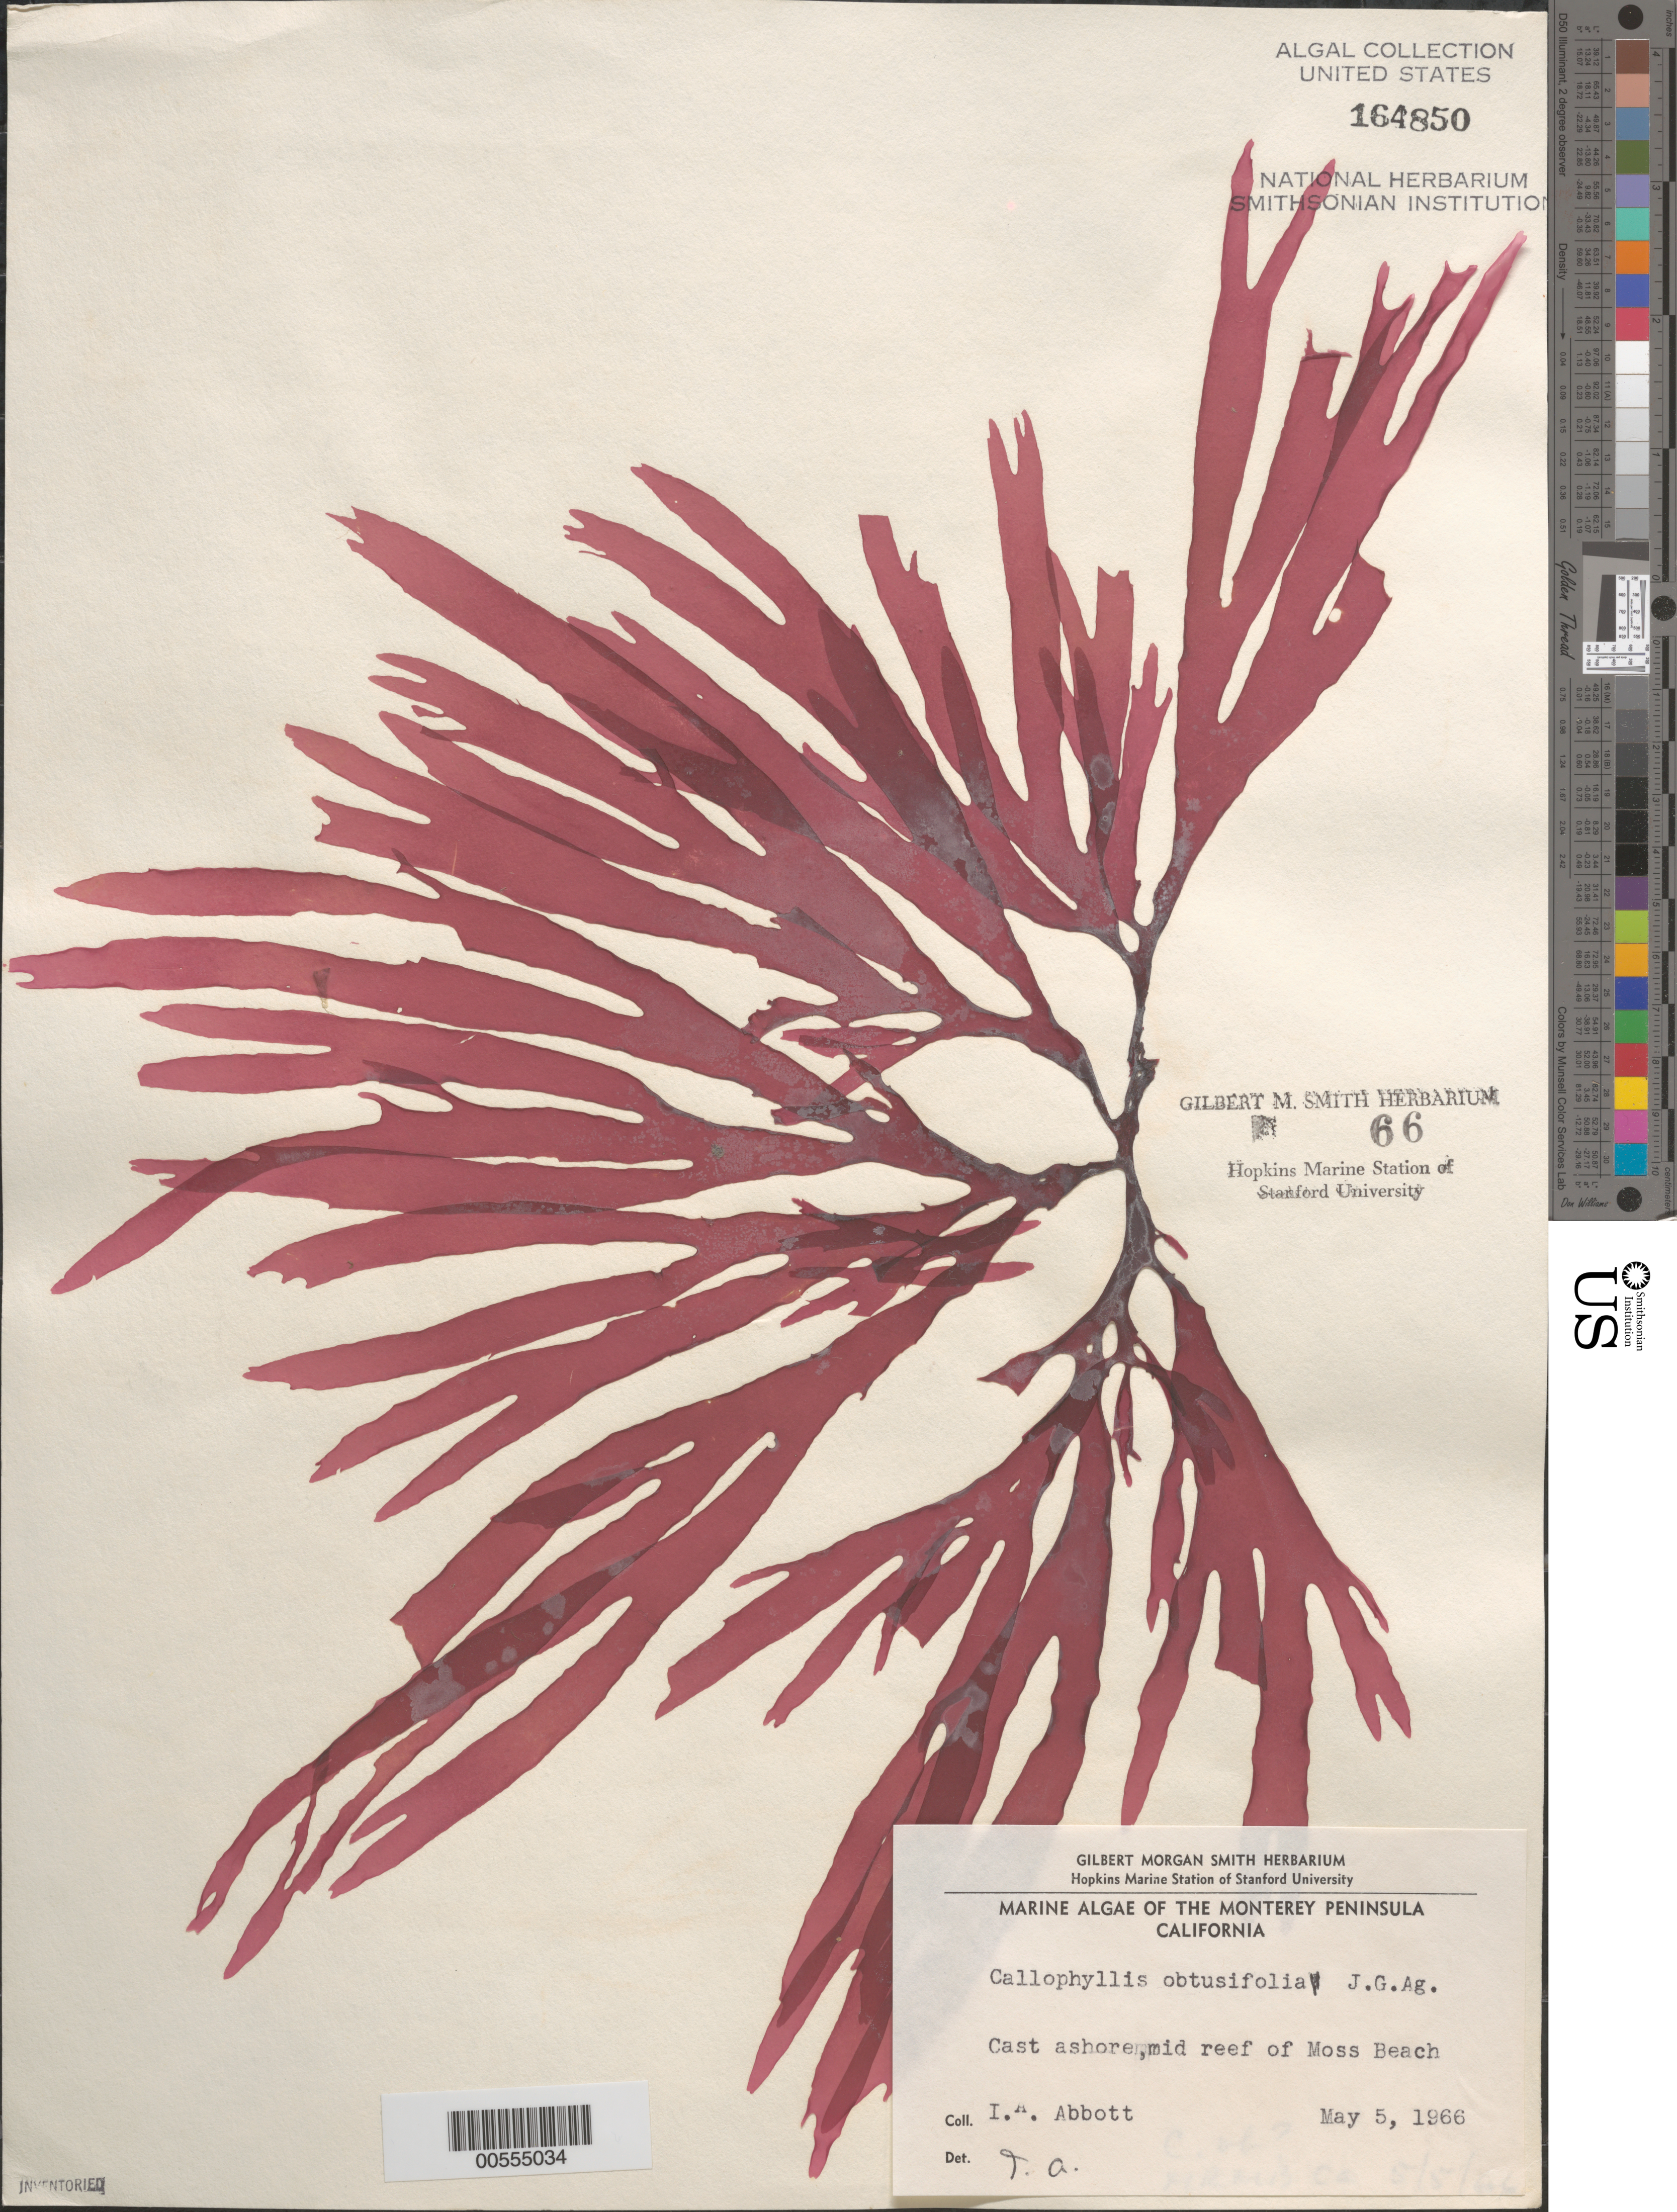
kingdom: Plantae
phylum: Rhodophyta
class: Florideophyceae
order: Gigartinales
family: Kallymeniaceae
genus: Callophyllis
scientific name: Callophyllis obtusifolia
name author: J. Agardh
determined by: Abbott, Isabella A.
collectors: I. A. Abbott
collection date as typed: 05 May 1966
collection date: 1966-05-05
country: United States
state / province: California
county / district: Monterey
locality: Middle reef of Moss Beach, Pacific Grove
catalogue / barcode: US 164850